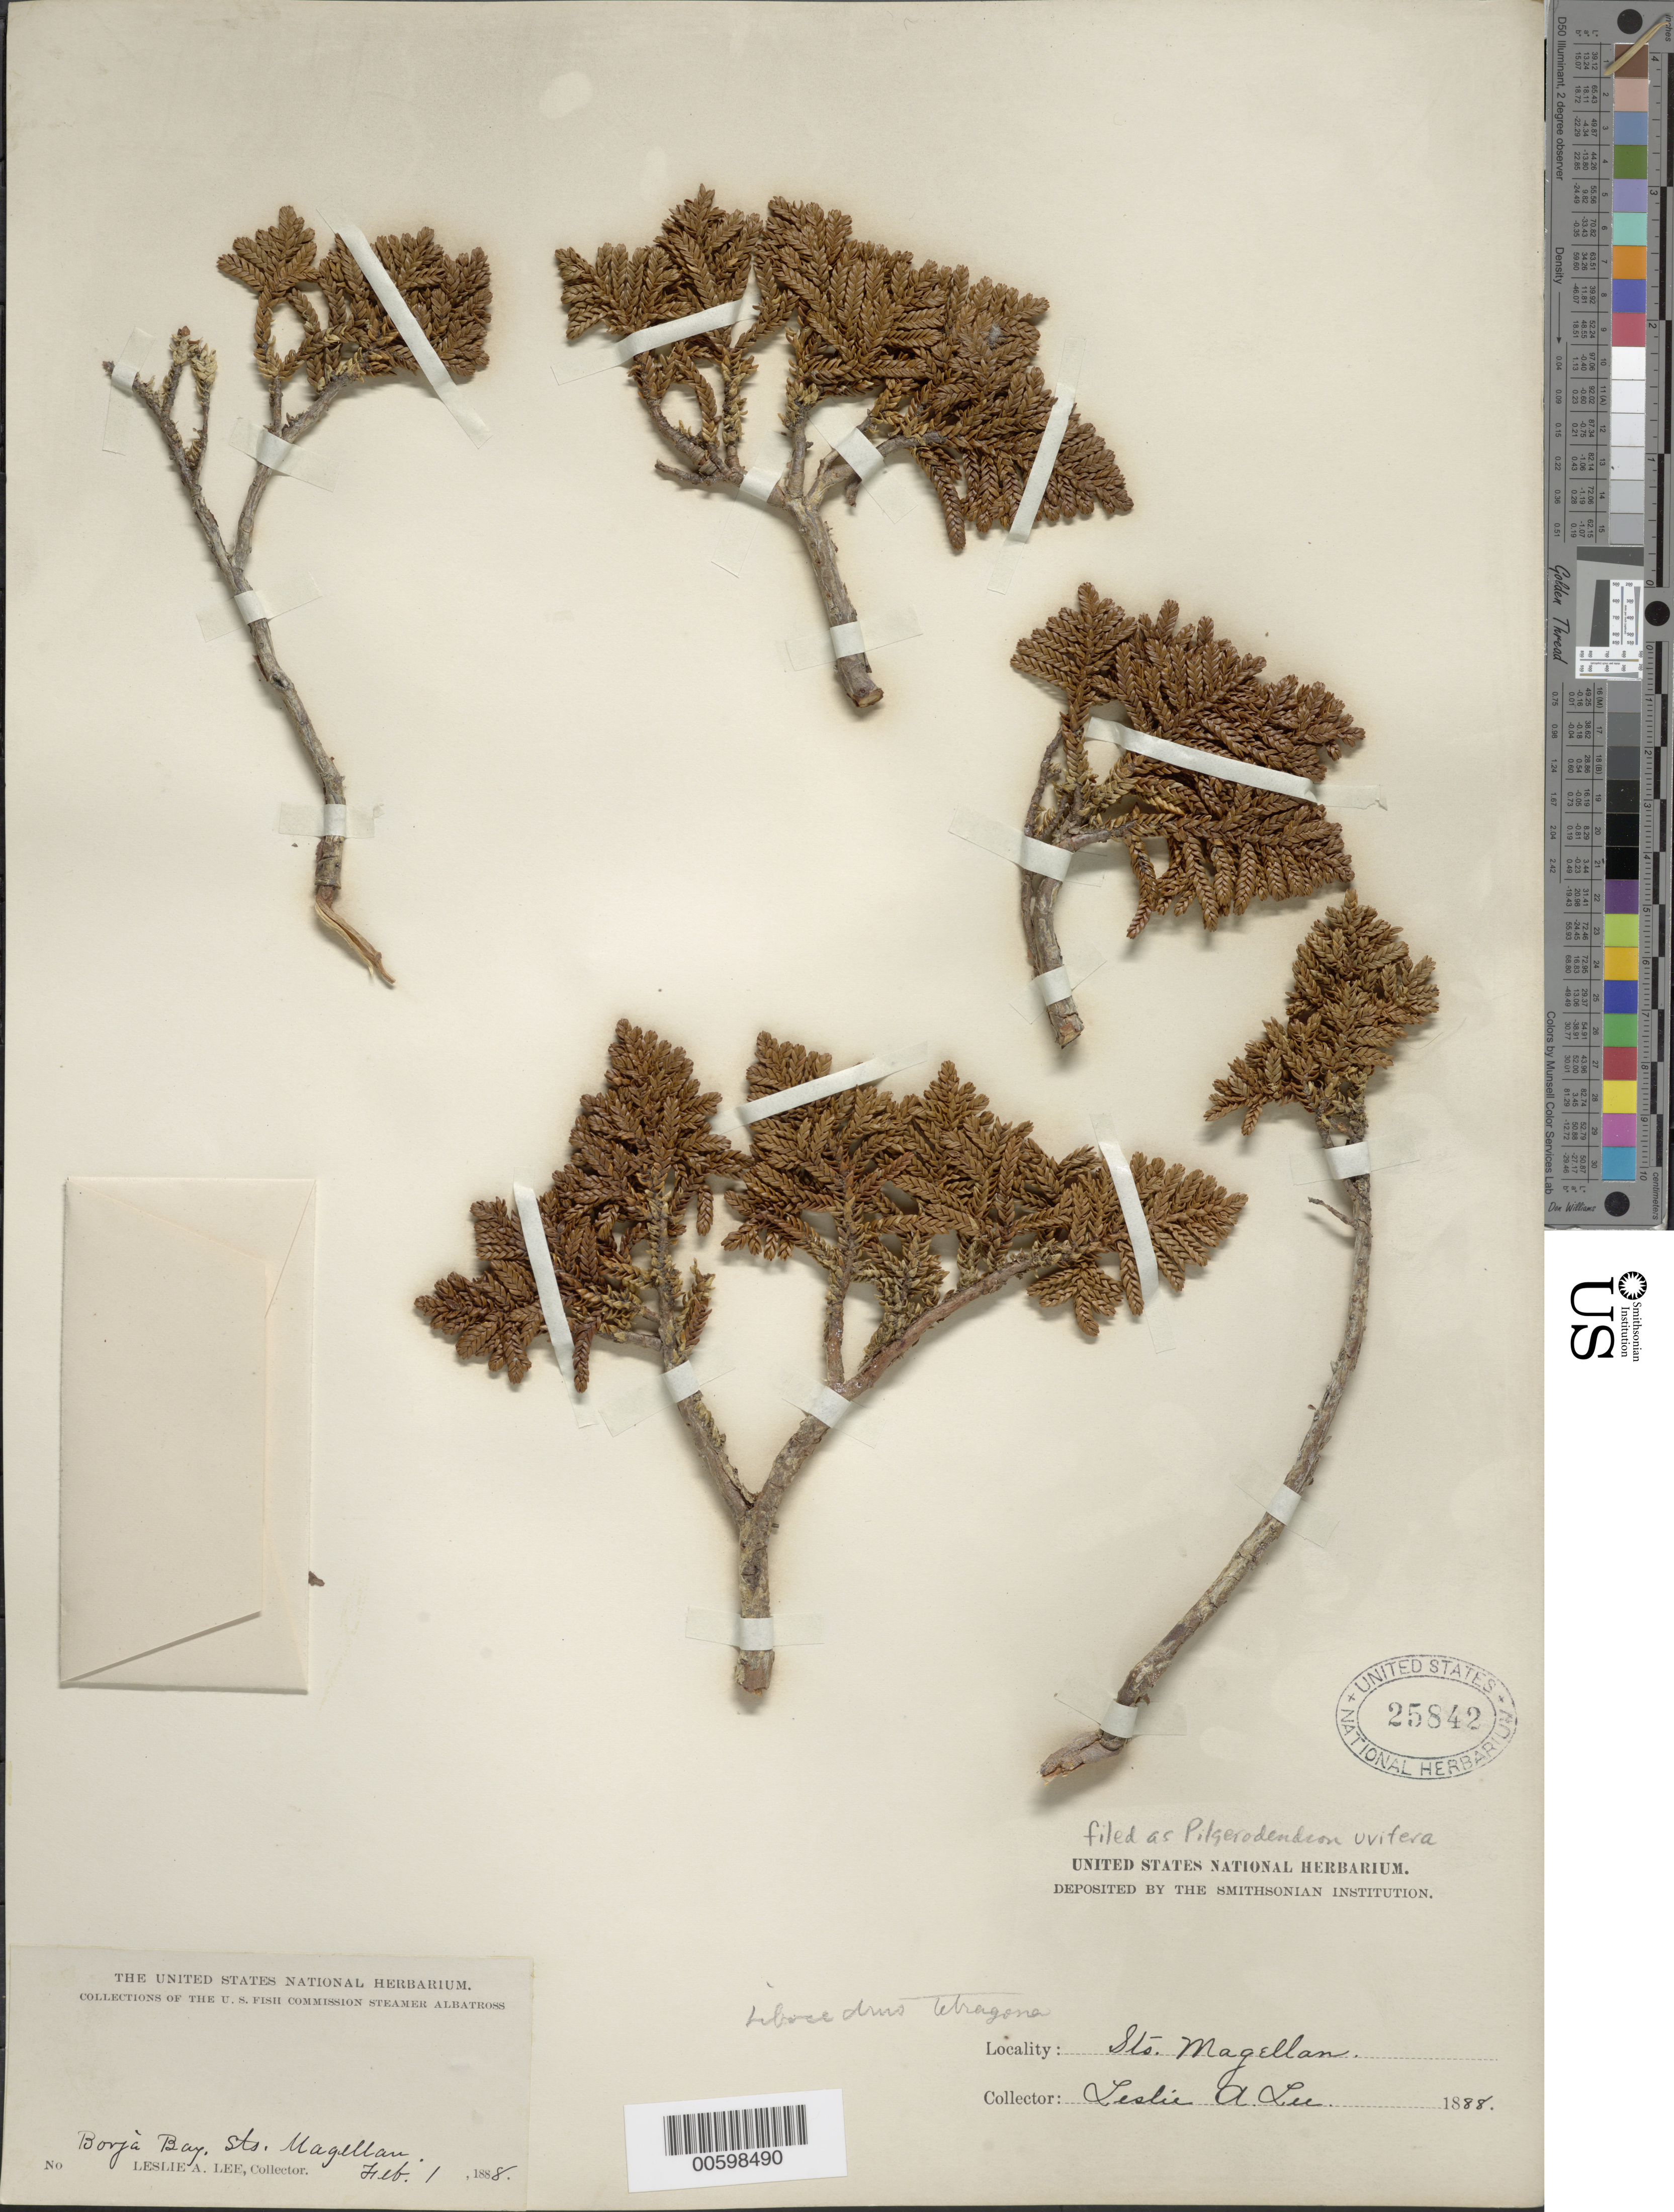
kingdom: Plantae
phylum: Tracheophyta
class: Pinopsida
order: Pinales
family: Cupressaceae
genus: Pilgerodendron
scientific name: Pilgerodendron uviferum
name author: Florin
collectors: L. Lee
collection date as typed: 01 Feb 1888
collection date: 1888-02-01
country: Chile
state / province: Magallanes y de la Antártica Chilena (XII)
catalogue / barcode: US 25842